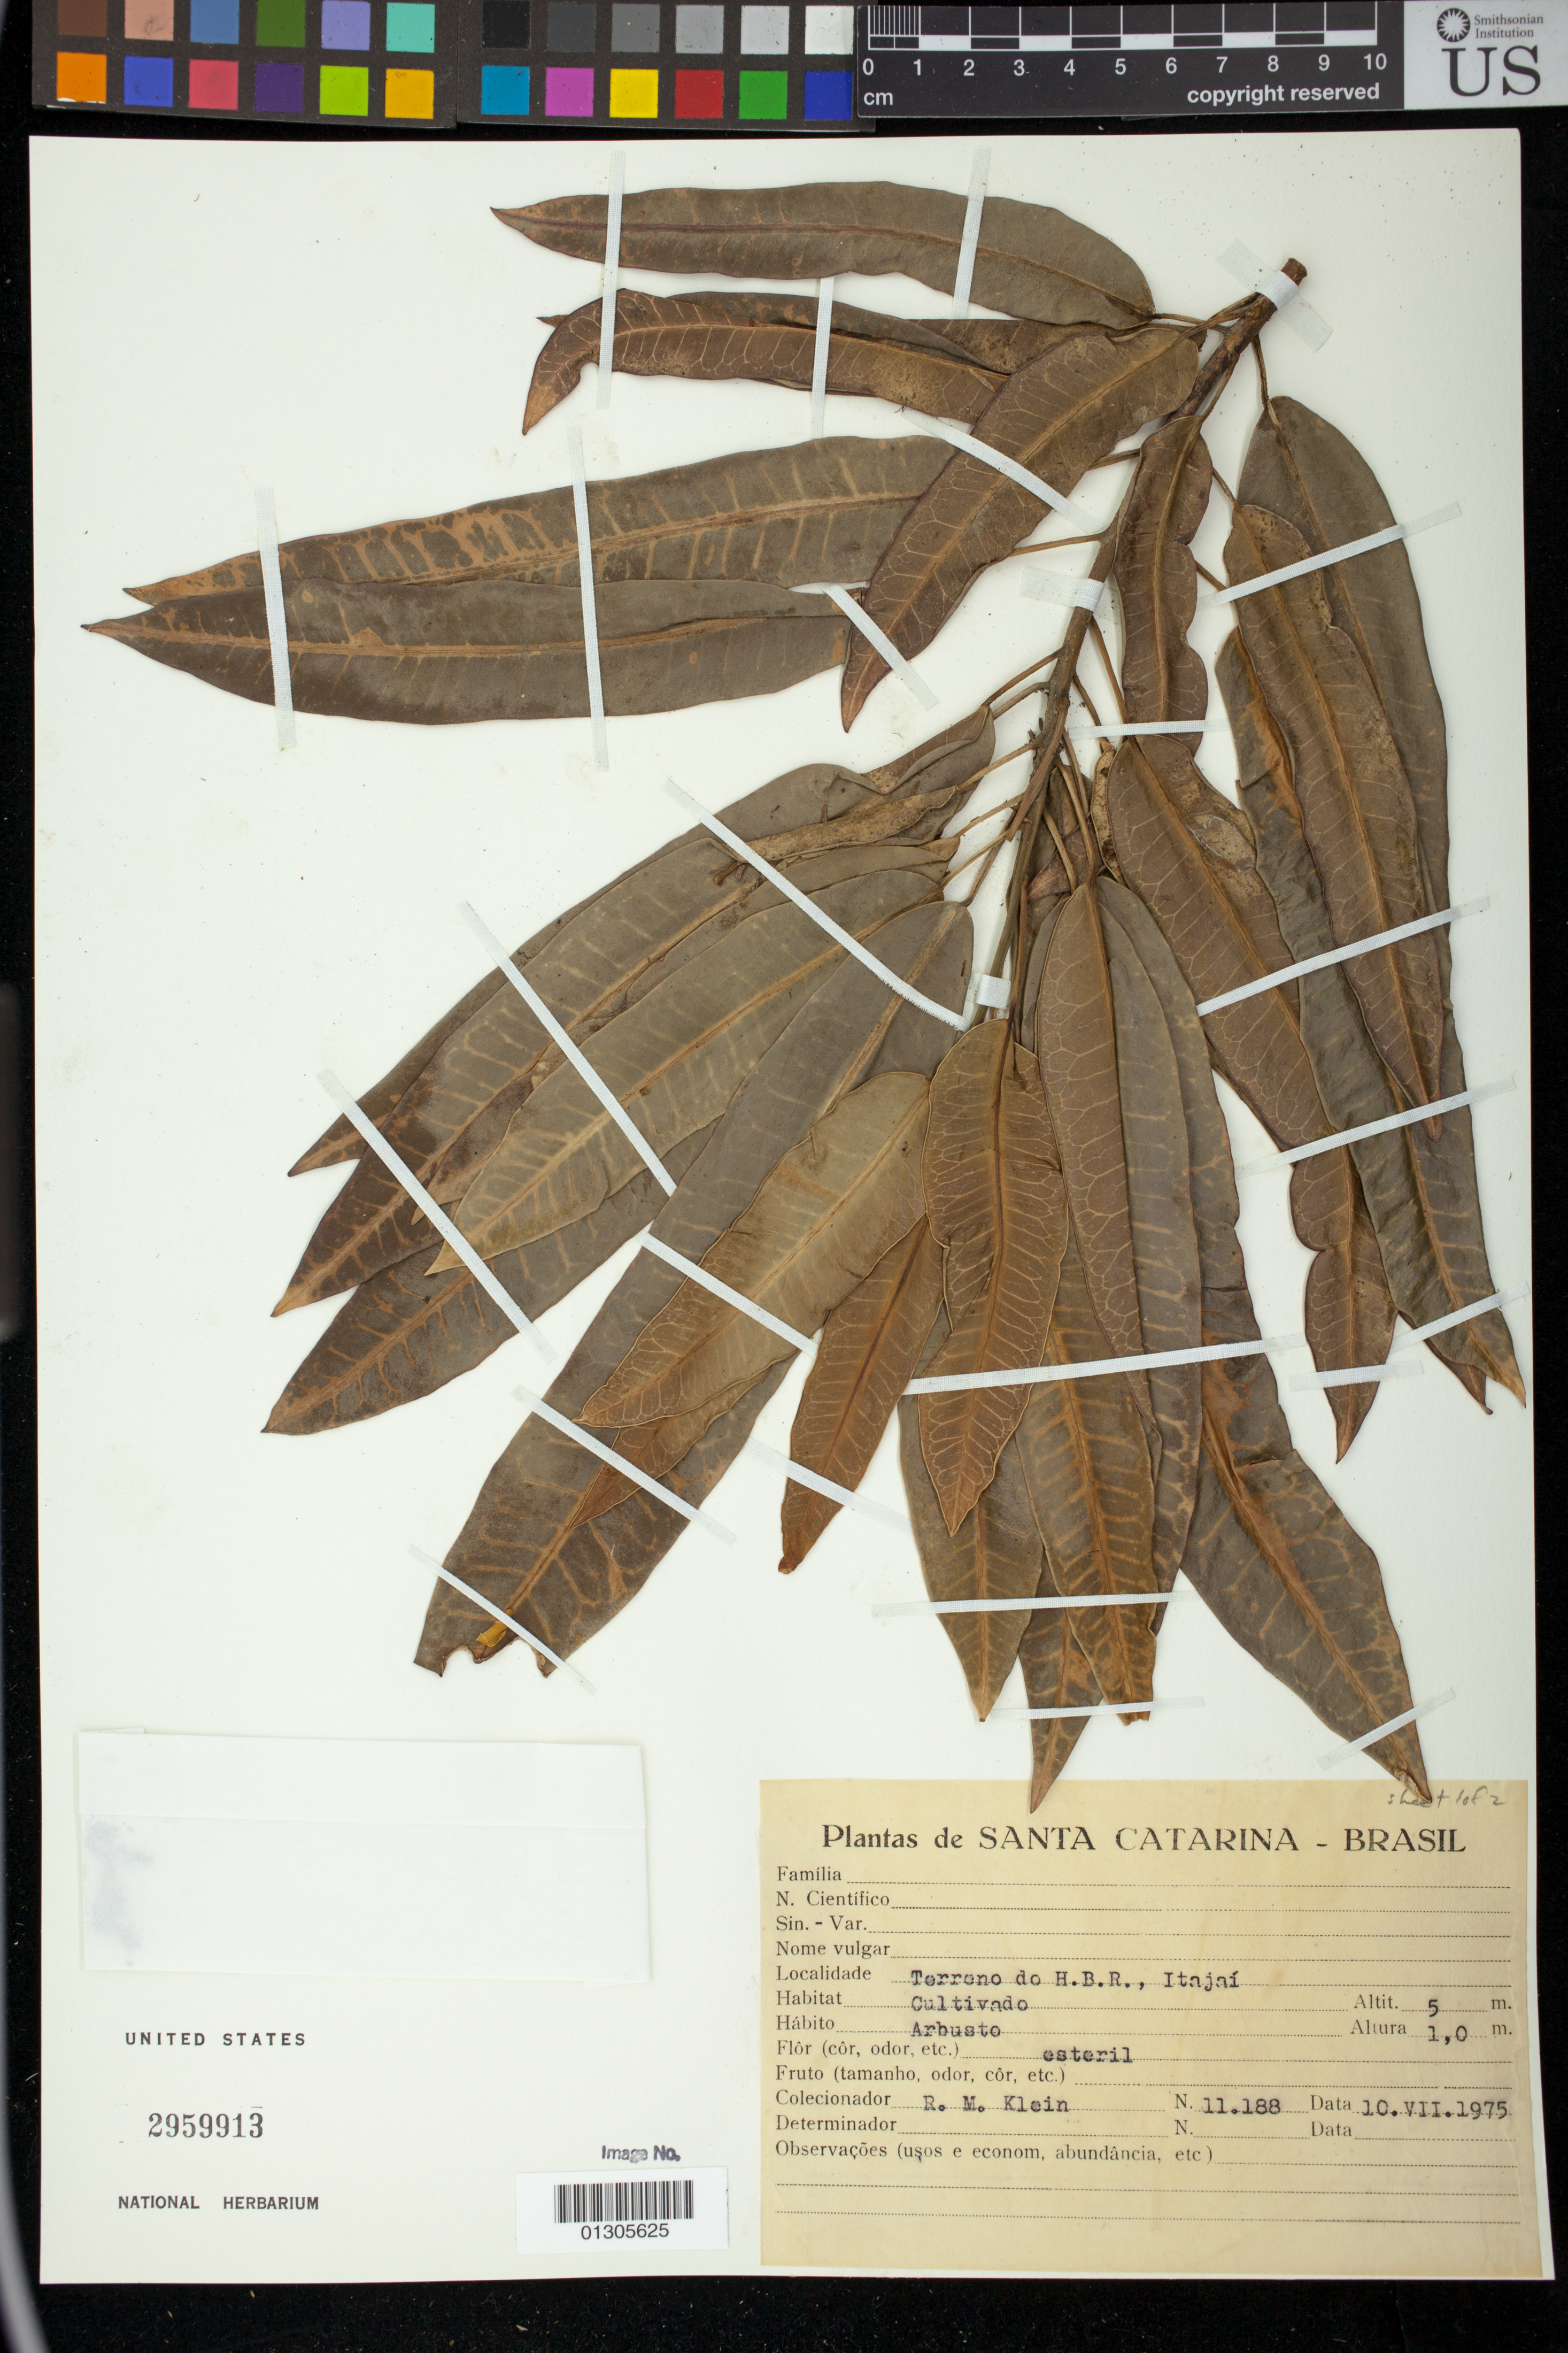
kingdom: Plantae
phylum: Tracheophyta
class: Magnoliopsida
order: Malpighiales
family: Euphorbiaceae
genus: Codiaeum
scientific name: Codiaeum variegatum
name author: (L.) Rumph. ex A. Juss.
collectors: R. M. Klein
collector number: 11188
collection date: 1975-07-10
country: Brazil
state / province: Santa Catarina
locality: Terreno do H. B. R., Itajai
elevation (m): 5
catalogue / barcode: US 2959913